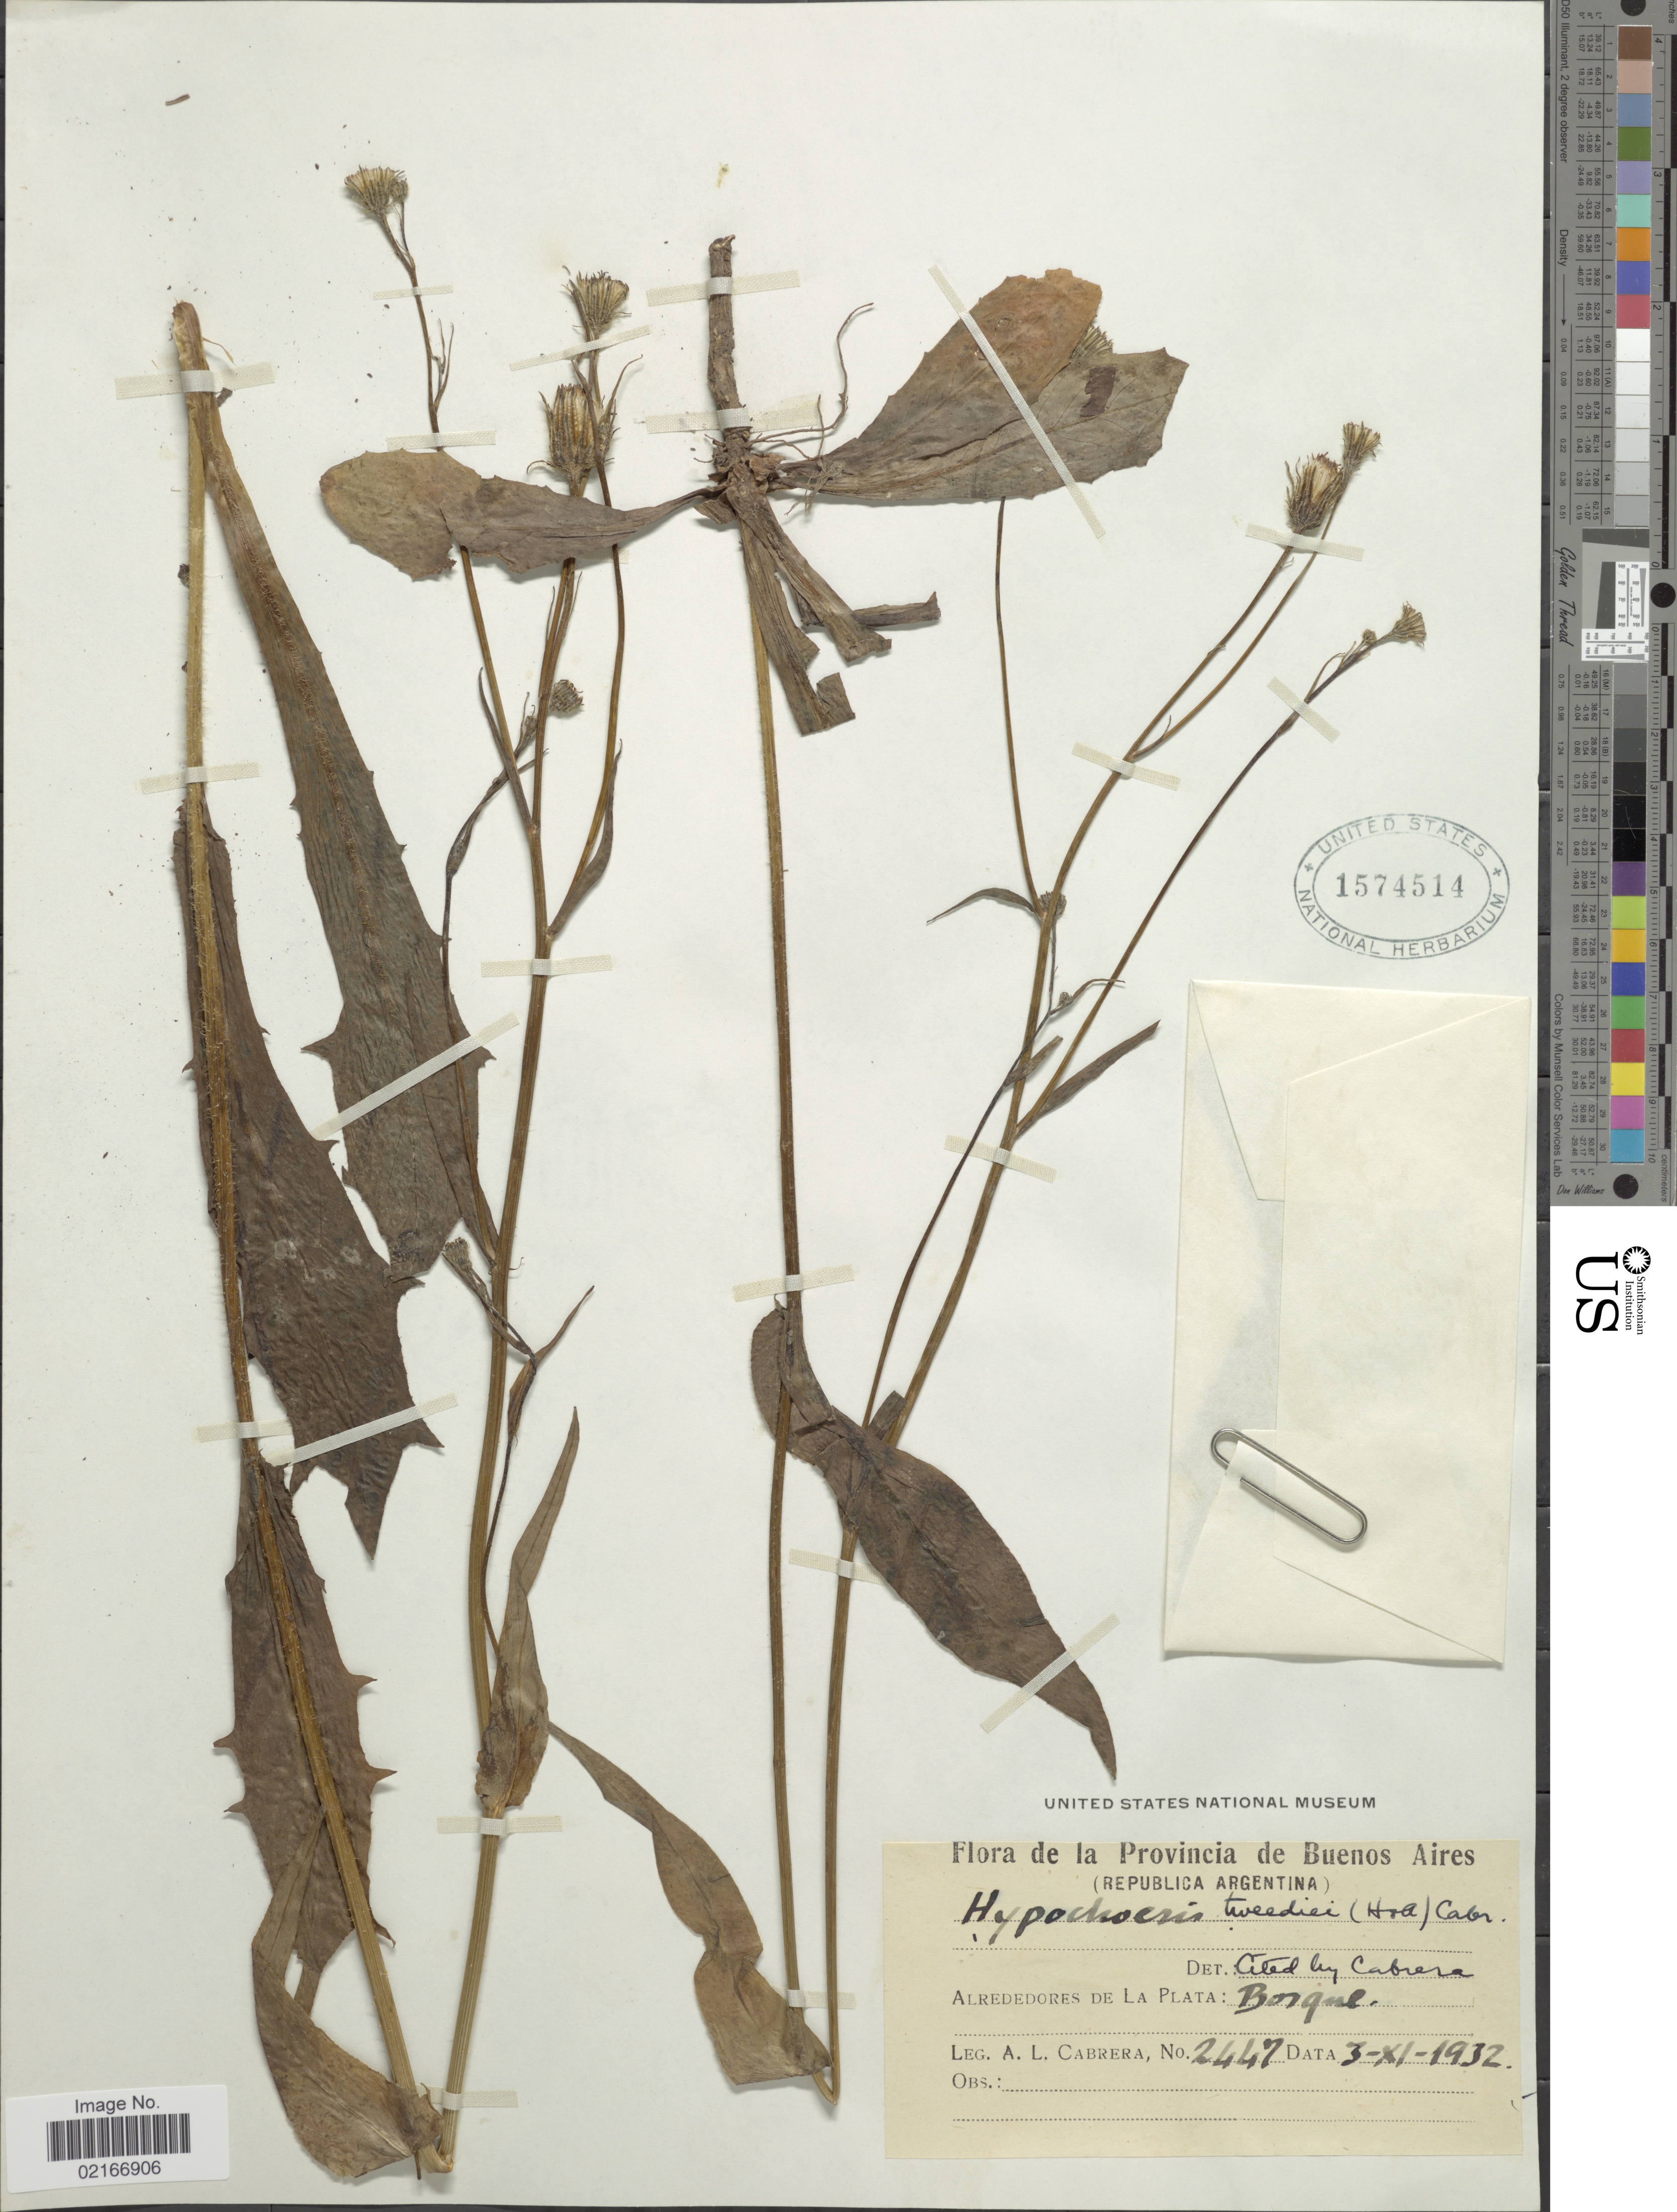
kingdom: Plantae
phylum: Tracheophyta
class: Magnoliopsida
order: Asterales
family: Asteraceae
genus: Hypochaeris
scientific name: Hypochaeris chillensis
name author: (Kunth) Britton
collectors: A. L. Cabrera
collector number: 2447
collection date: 1932-11-03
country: Argentina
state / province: Buenos Aires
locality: Alrededores de La Plata: Bosque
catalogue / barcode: US 1574514